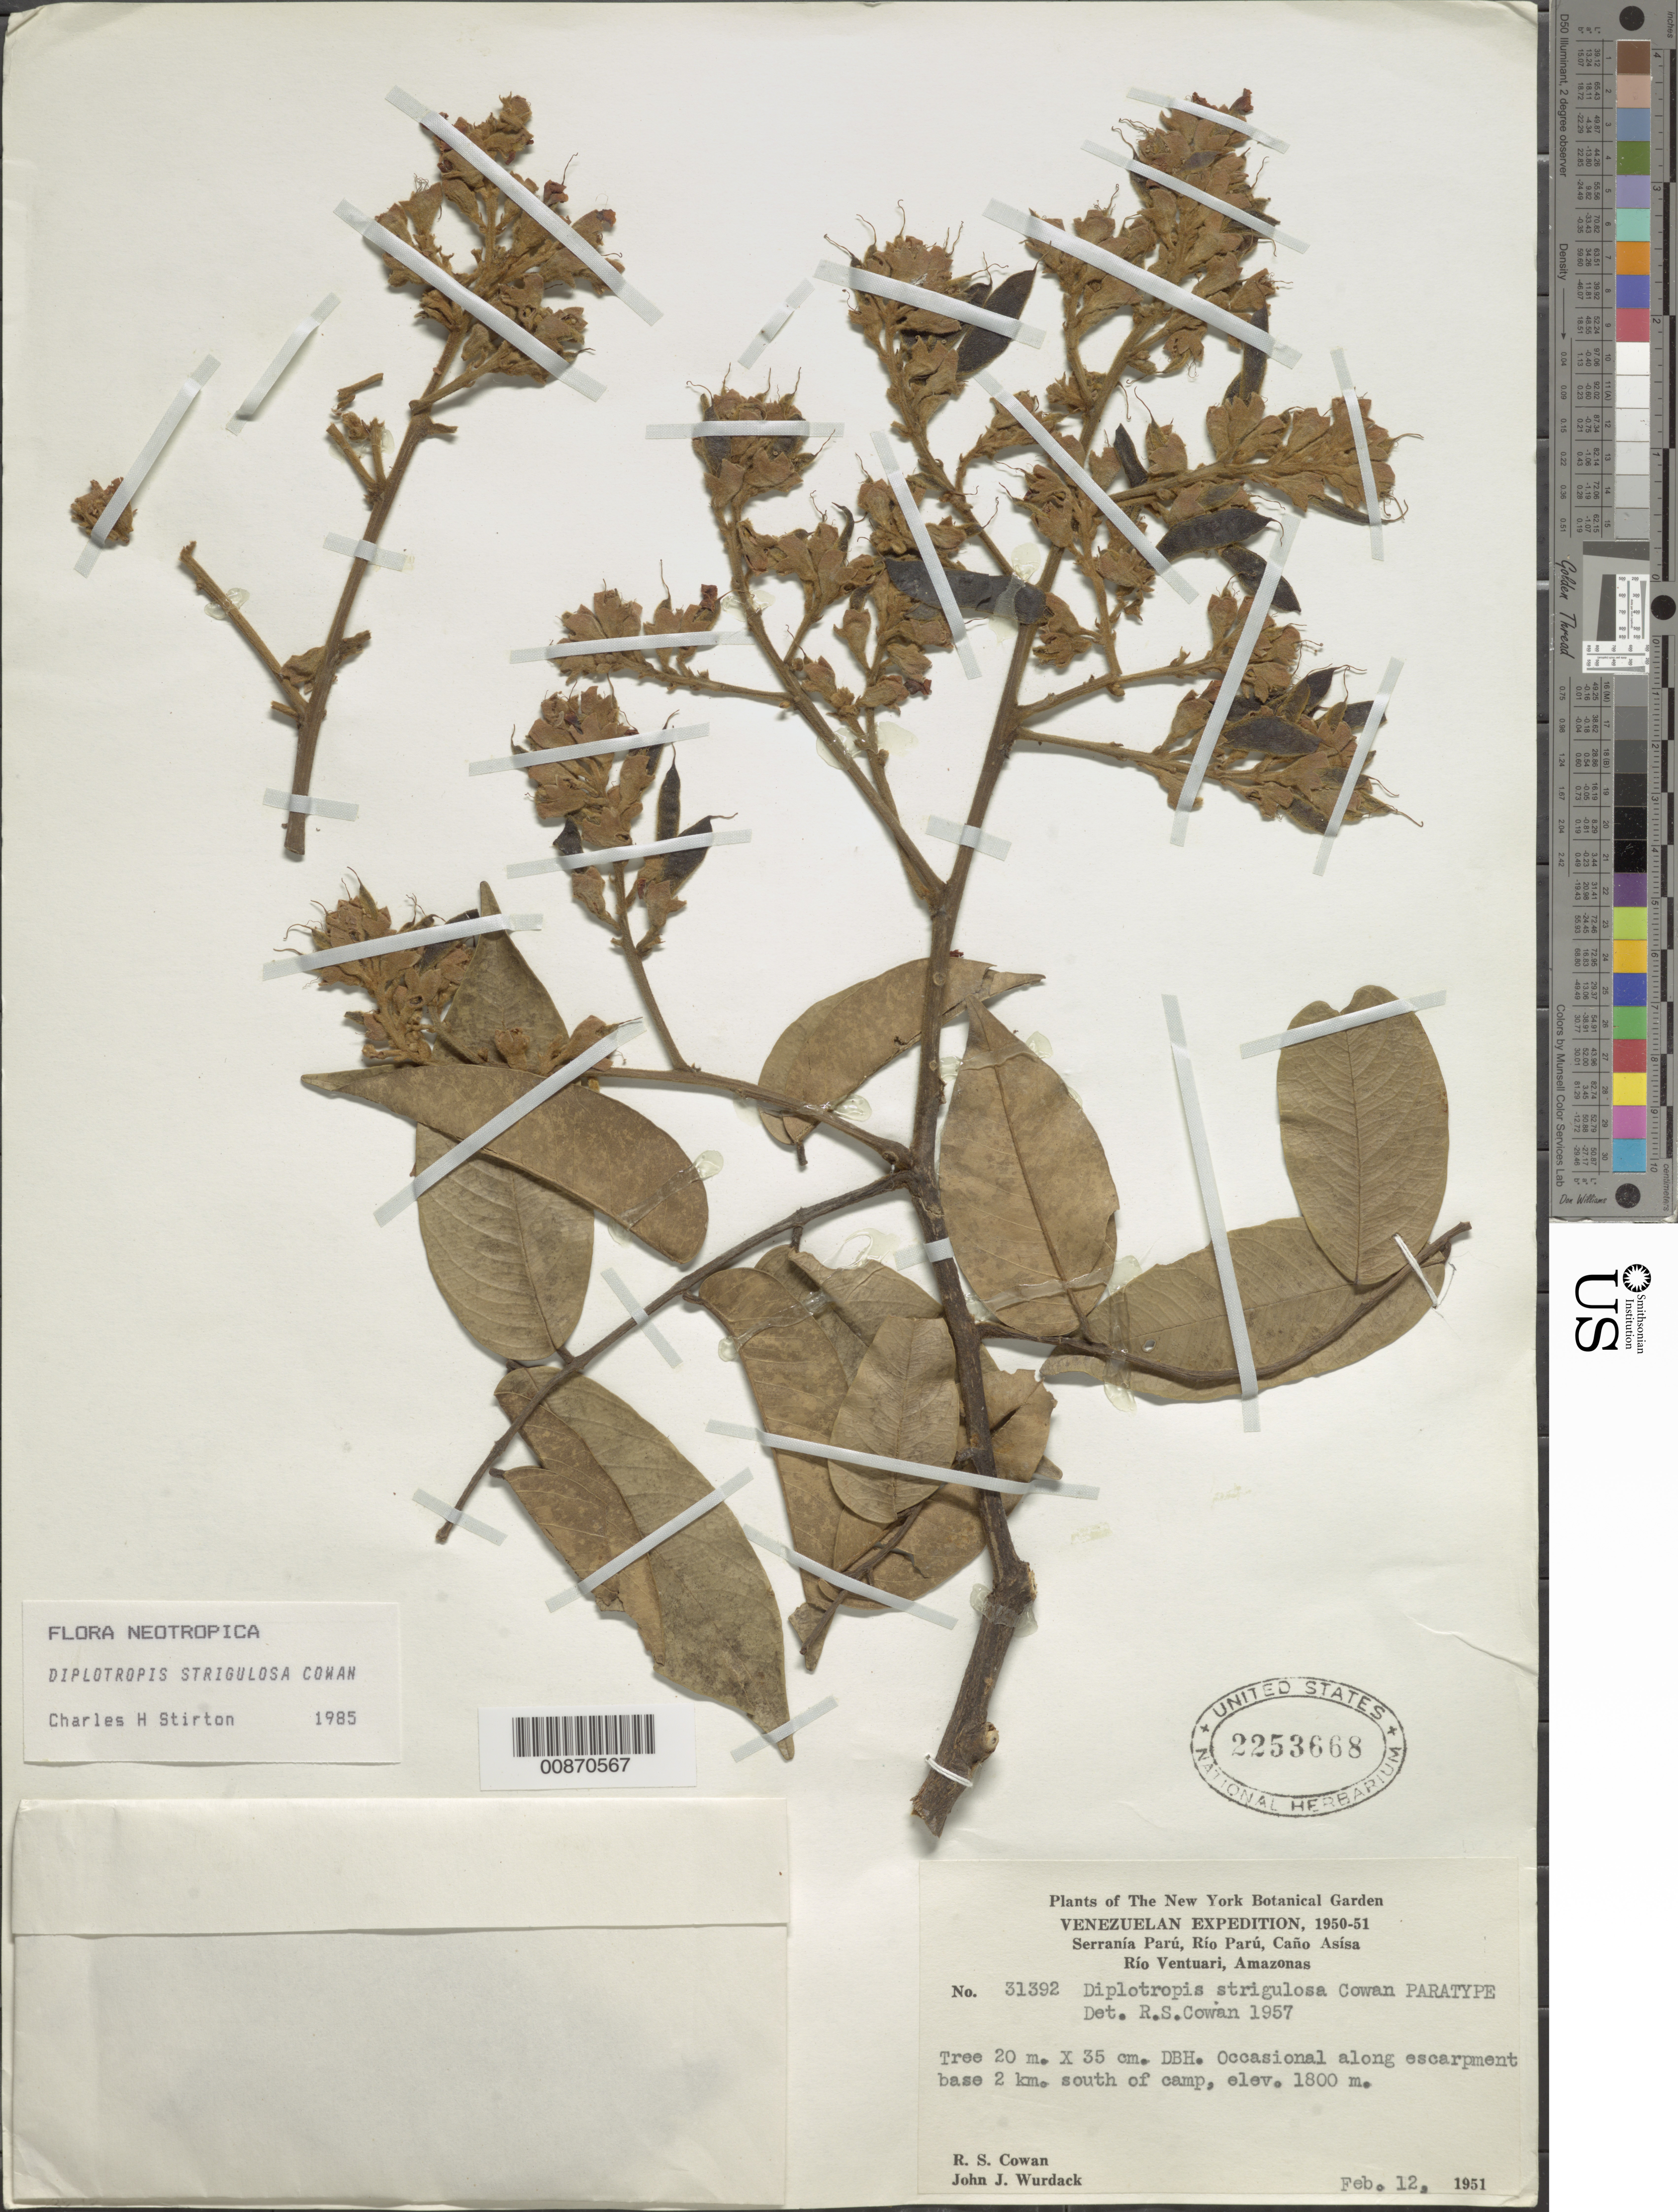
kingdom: Plantae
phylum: Tracheophyta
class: Magnoliopsida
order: Fabales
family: Fabaceae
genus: Diplotropis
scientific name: Diplotropis strigulosa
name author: R.S. Cowan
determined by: Stirton, Charles H.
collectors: R. S. Cowan & J. J. Wurdack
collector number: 31392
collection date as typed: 12-Feb-51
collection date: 1951-02-12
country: Venezuela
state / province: Amazonas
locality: Serranía Parú, Río Parú, Caño Asísa, 2 km south of camp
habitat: Along escarpment base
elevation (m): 1800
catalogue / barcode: US 2253668